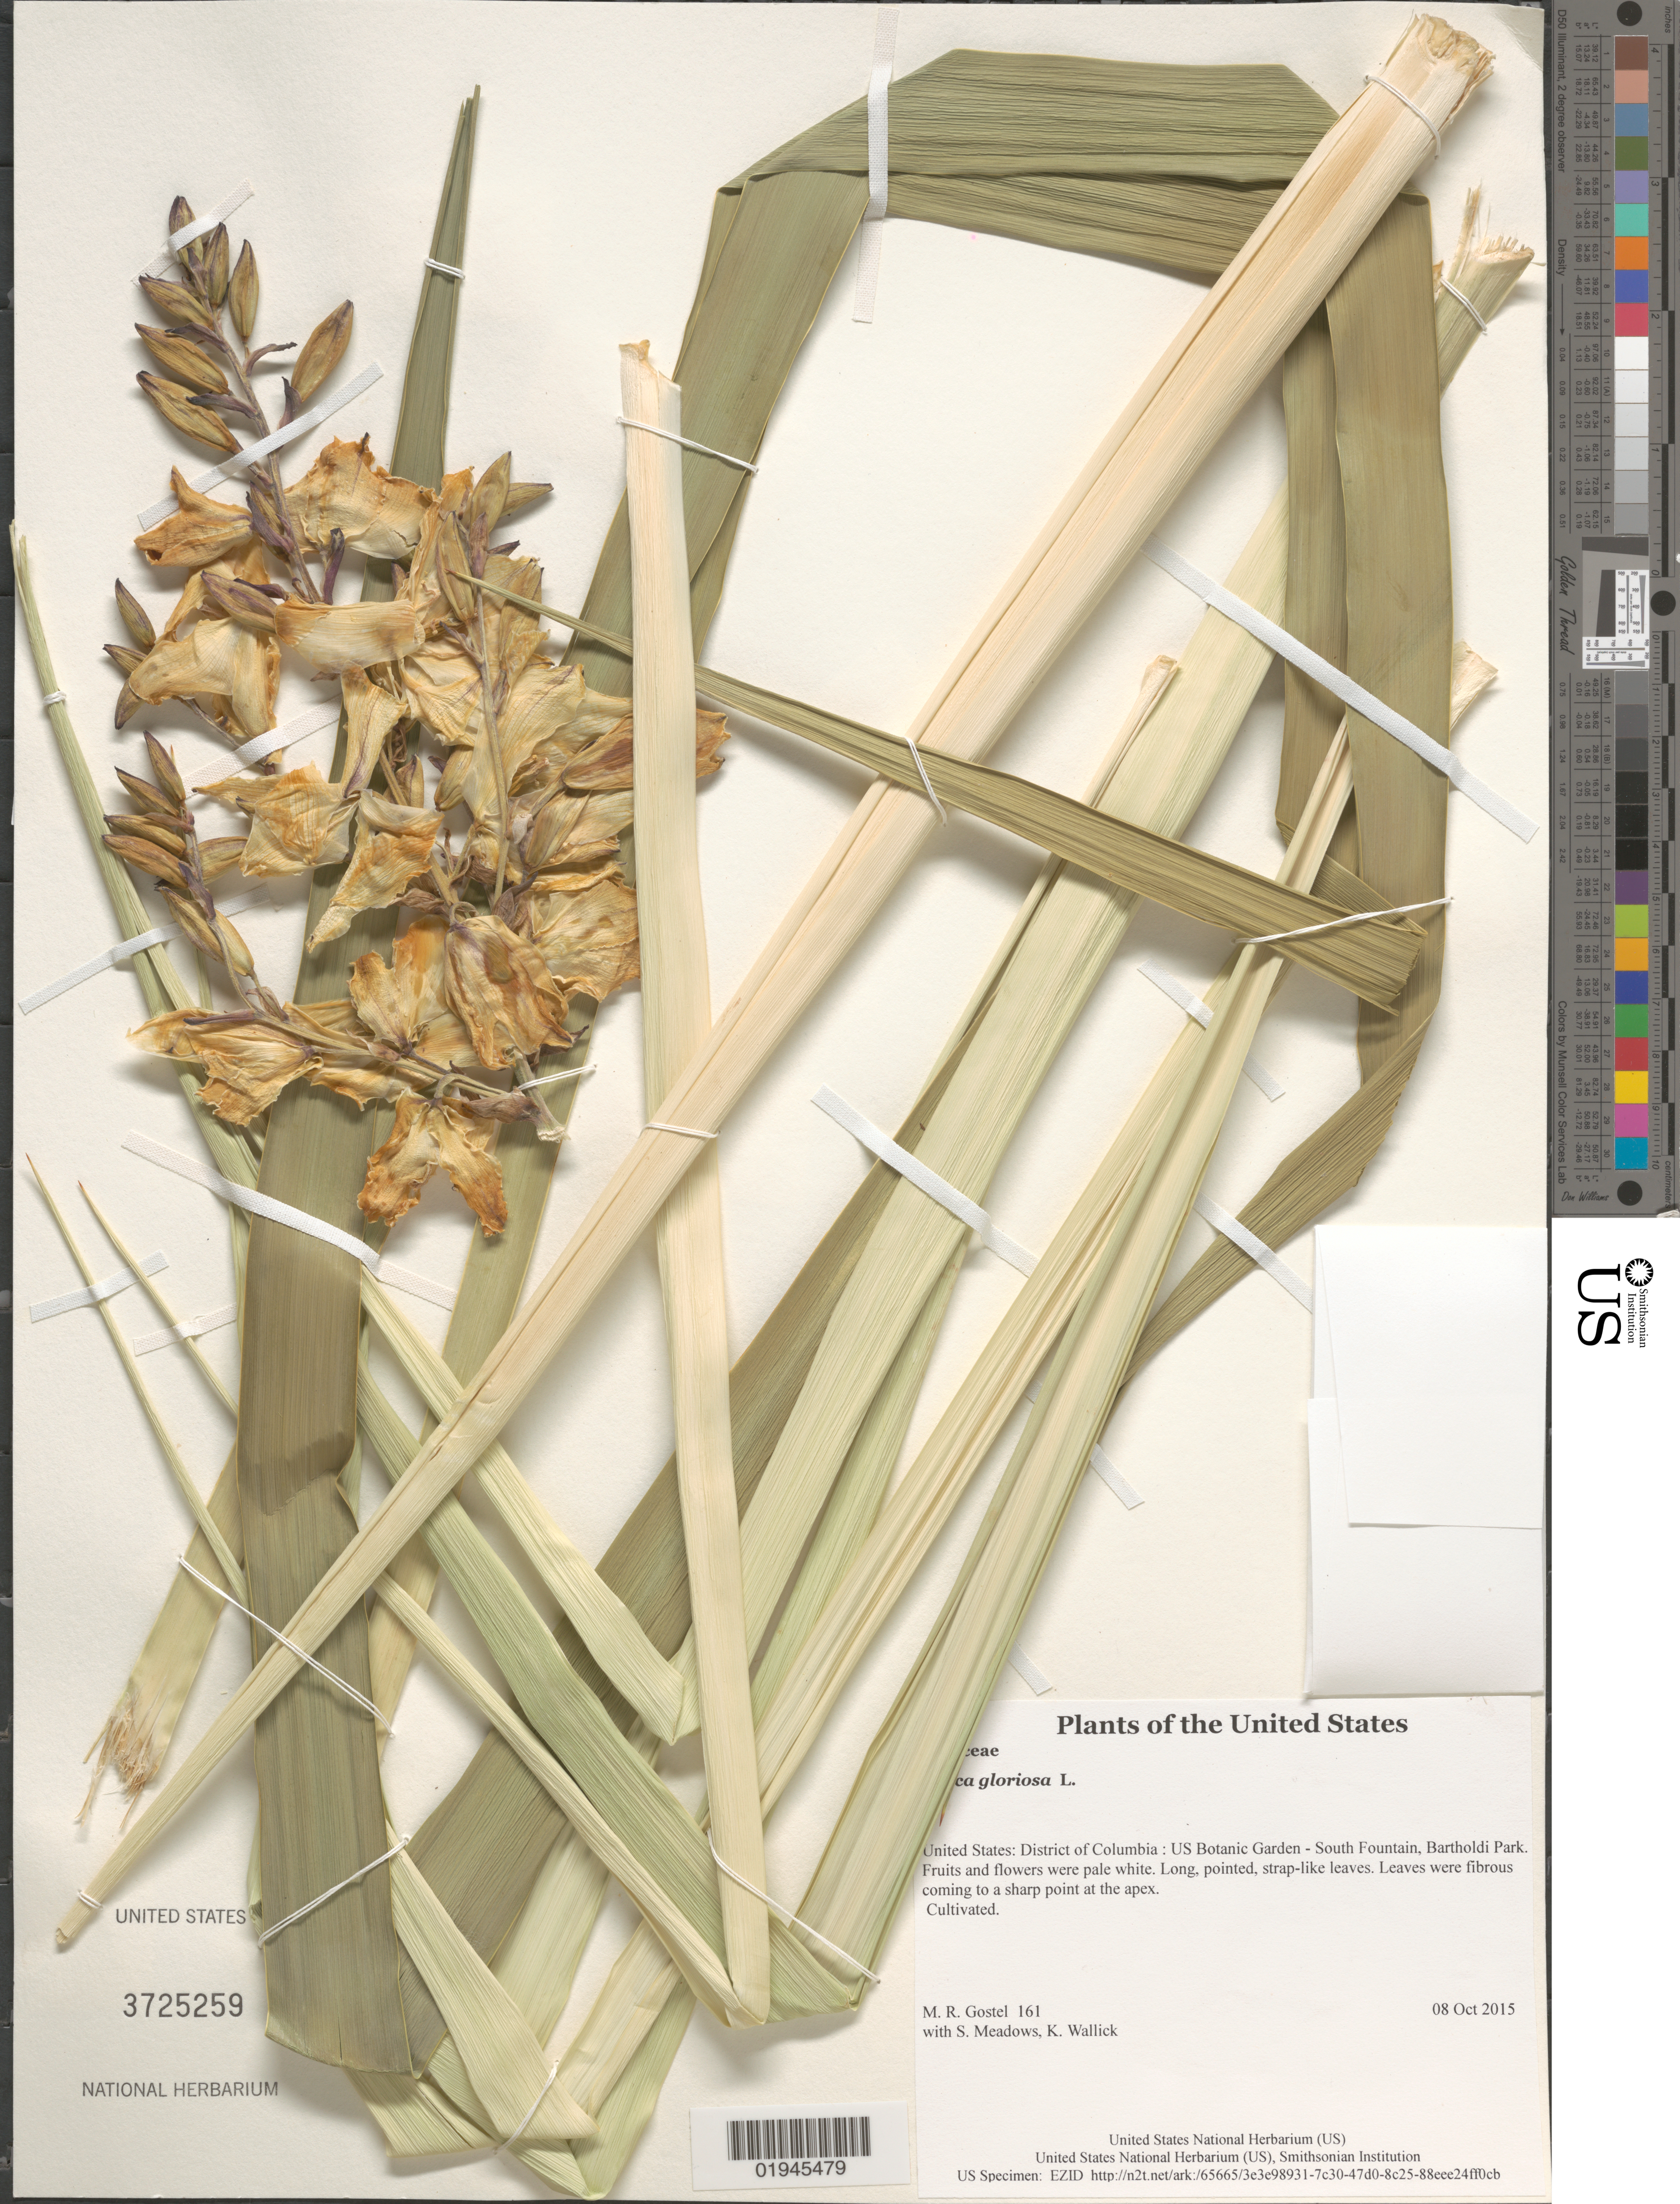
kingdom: Plantae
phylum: Tracheophyta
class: Liliopsida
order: Asparagales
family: Asparagaceae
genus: Yucca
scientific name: Yucca gloriosa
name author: L.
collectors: M. R. Gostel, S. Meadows & K. Wallick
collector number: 161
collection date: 2015-10-08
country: United States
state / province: District of Columbia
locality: US Botanic Garden - South Fountain, Bartholdi Park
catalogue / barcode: US 3725259